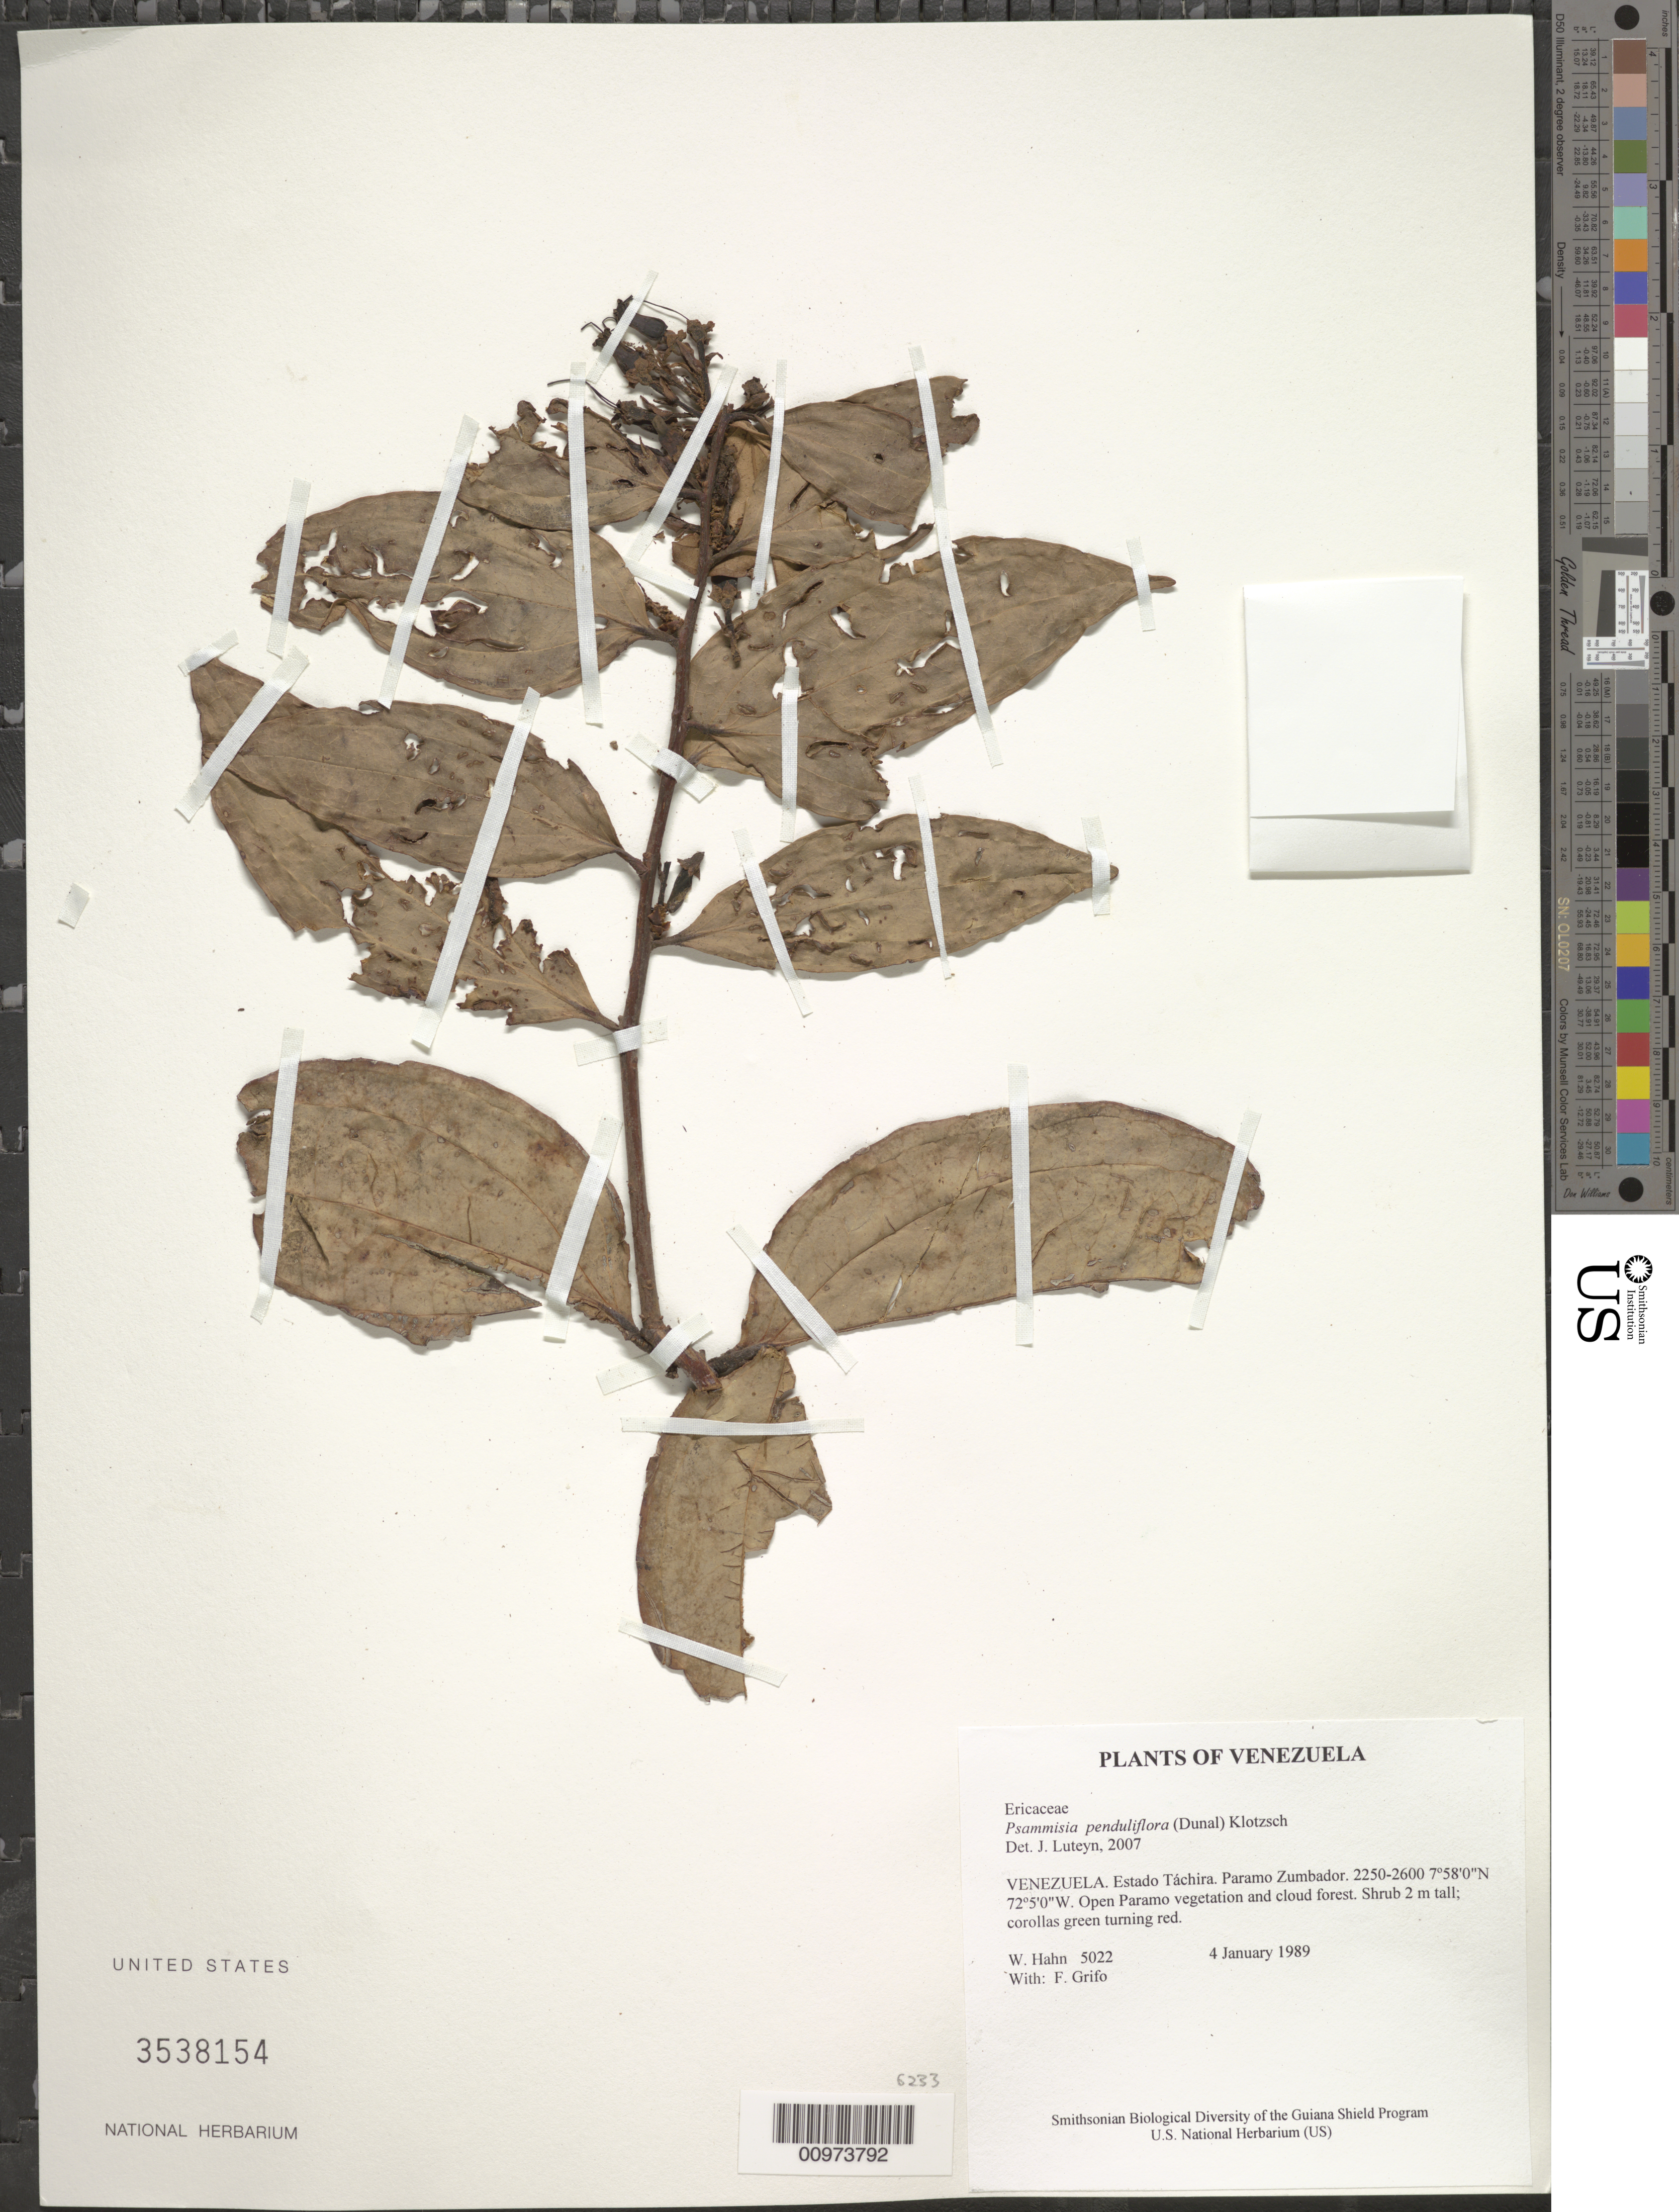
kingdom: Plantae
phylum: Tracheophyta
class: Magnoliopsida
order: Ericales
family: Ericaceae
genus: Psammisia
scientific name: Psammisia penduliflora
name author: (Dunal) Klotzsch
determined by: Luteyn, J. L.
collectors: W. Hahn & F. Grifo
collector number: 5022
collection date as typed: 4 January 1989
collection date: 1989-01-04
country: Venezuela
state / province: Táchira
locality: Paramo Zumbador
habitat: Open Paramo vegetation and cloud forest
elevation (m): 2250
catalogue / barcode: US 3538154